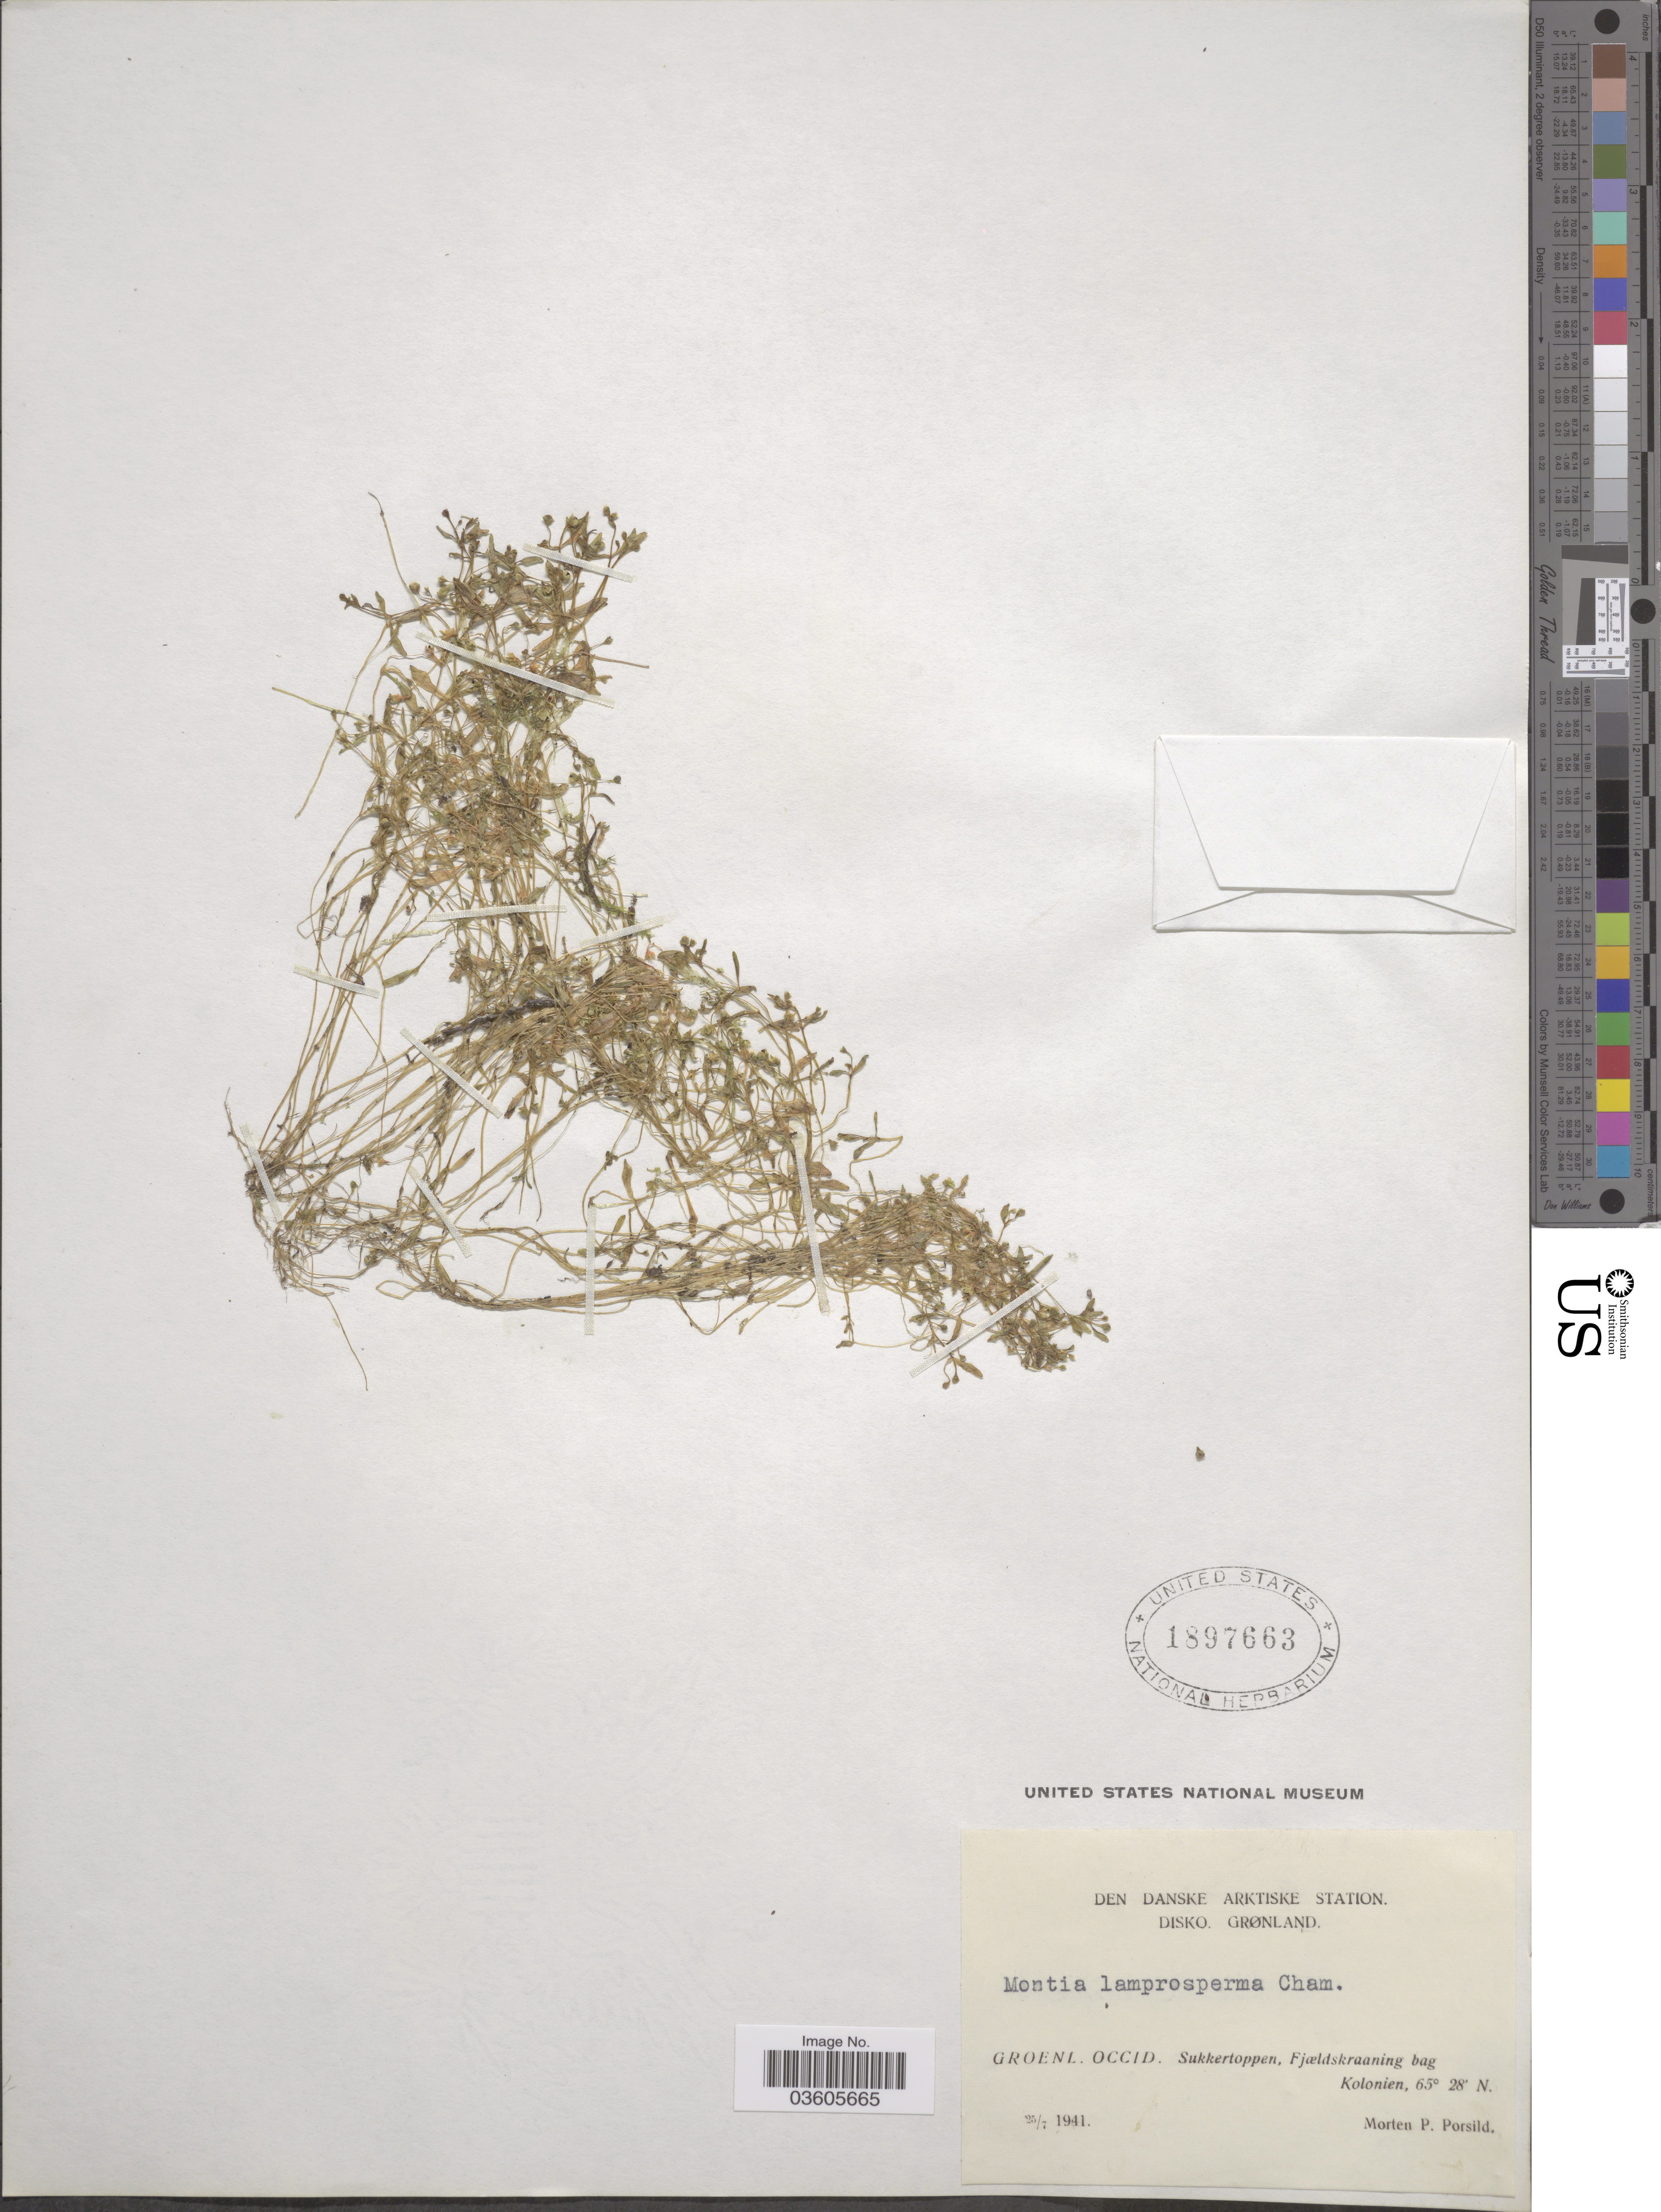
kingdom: Plantae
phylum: Tracheophyta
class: Magnoliopsida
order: Caryophyllales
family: Montiaceae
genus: Montia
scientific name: Montia fontana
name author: L.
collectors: M. P. Porsild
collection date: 1941-07-25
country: Greenland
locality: Den Danske Arktiske Station. Disko. Grønland. Groenl. Occid. Sukkertoppen, Fjældskraaning bag Kolonien.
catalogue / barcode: US 1897663